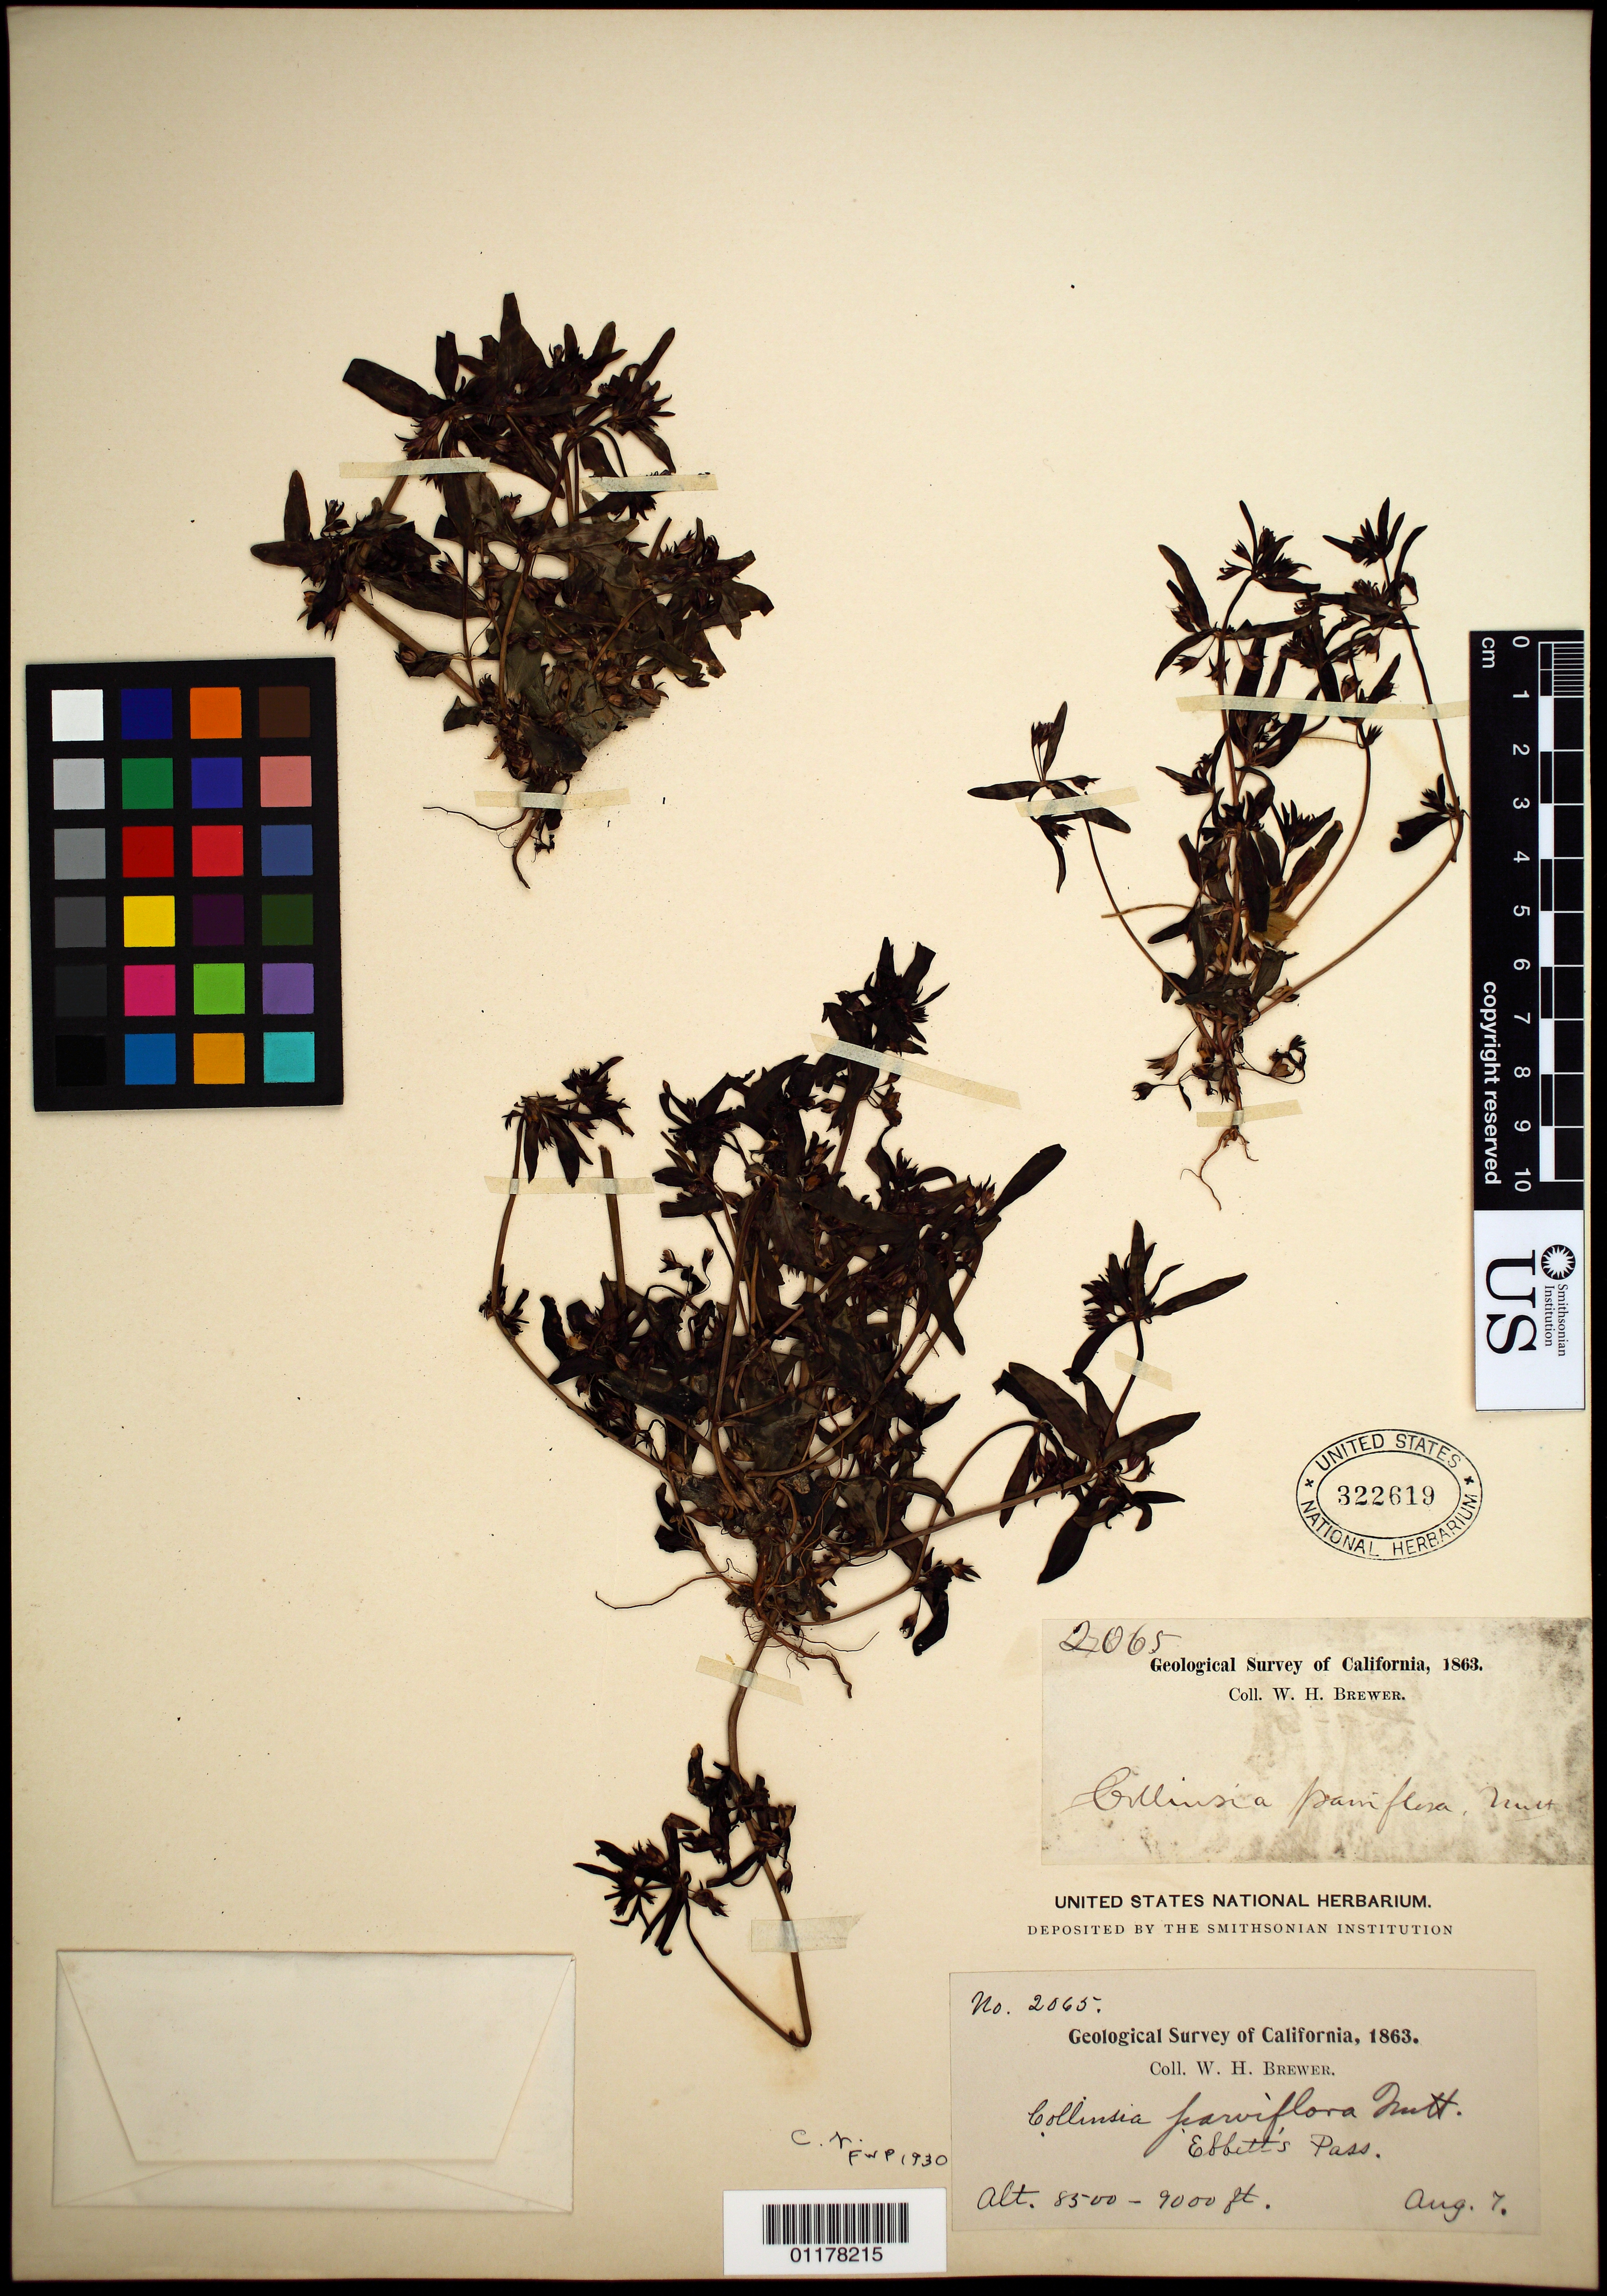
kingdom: Plantae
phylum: Tracheophyta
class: Magnoliopsida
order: Lamiales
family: Plantaginaceae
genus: Collinsia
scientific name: Collinsia parviflora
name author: Douglas ex Lindl.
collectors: W. H. Brewer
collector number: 2065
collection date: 1863-08-07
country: United States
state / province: California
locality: Ebbit's Pass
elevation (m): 2591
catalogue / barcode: US 322619